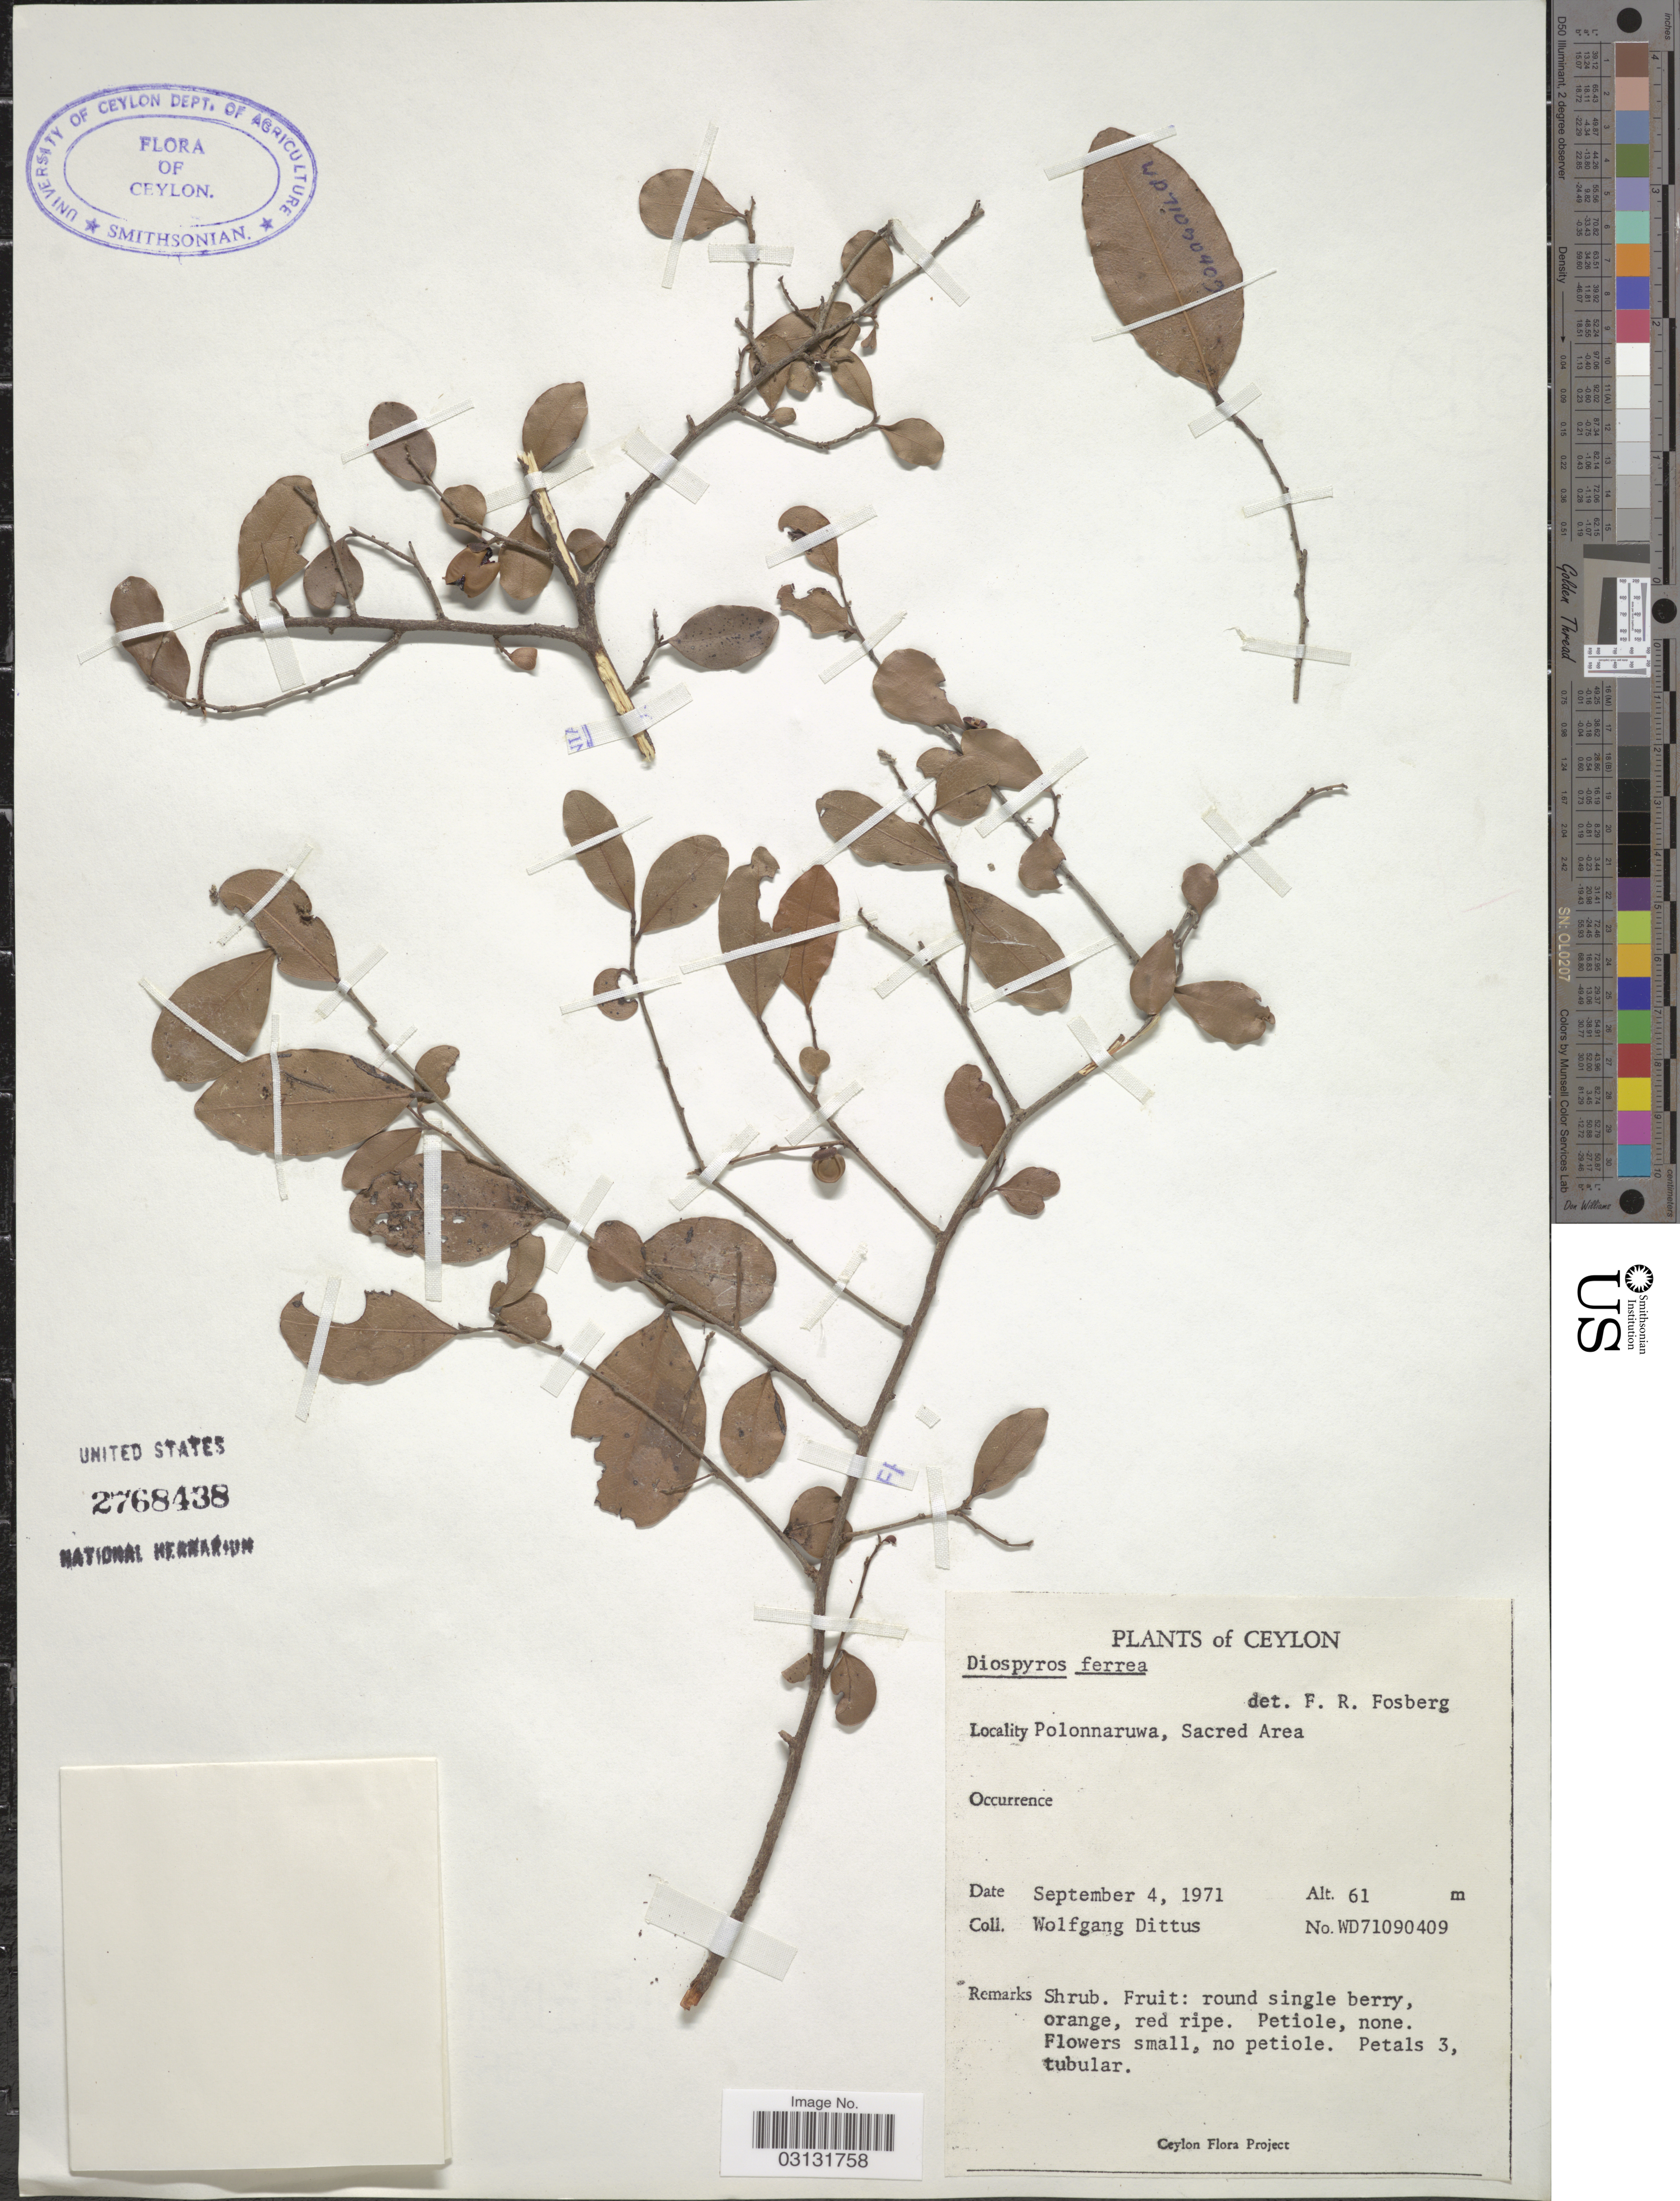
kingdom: Plantae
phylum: Tracheophyta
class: Magnoliopsida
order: Ericales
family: Ebenaceae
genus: Diospyros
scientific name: Diospyros ferrea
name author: (Willd.) Bakh.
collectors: W. Dittus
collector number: WD71090409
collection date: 1971-09-04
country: Sri Lanka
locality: Ceylon. Polonnaruwa, Sacred Area.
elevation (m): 61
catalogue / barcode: US 2768438